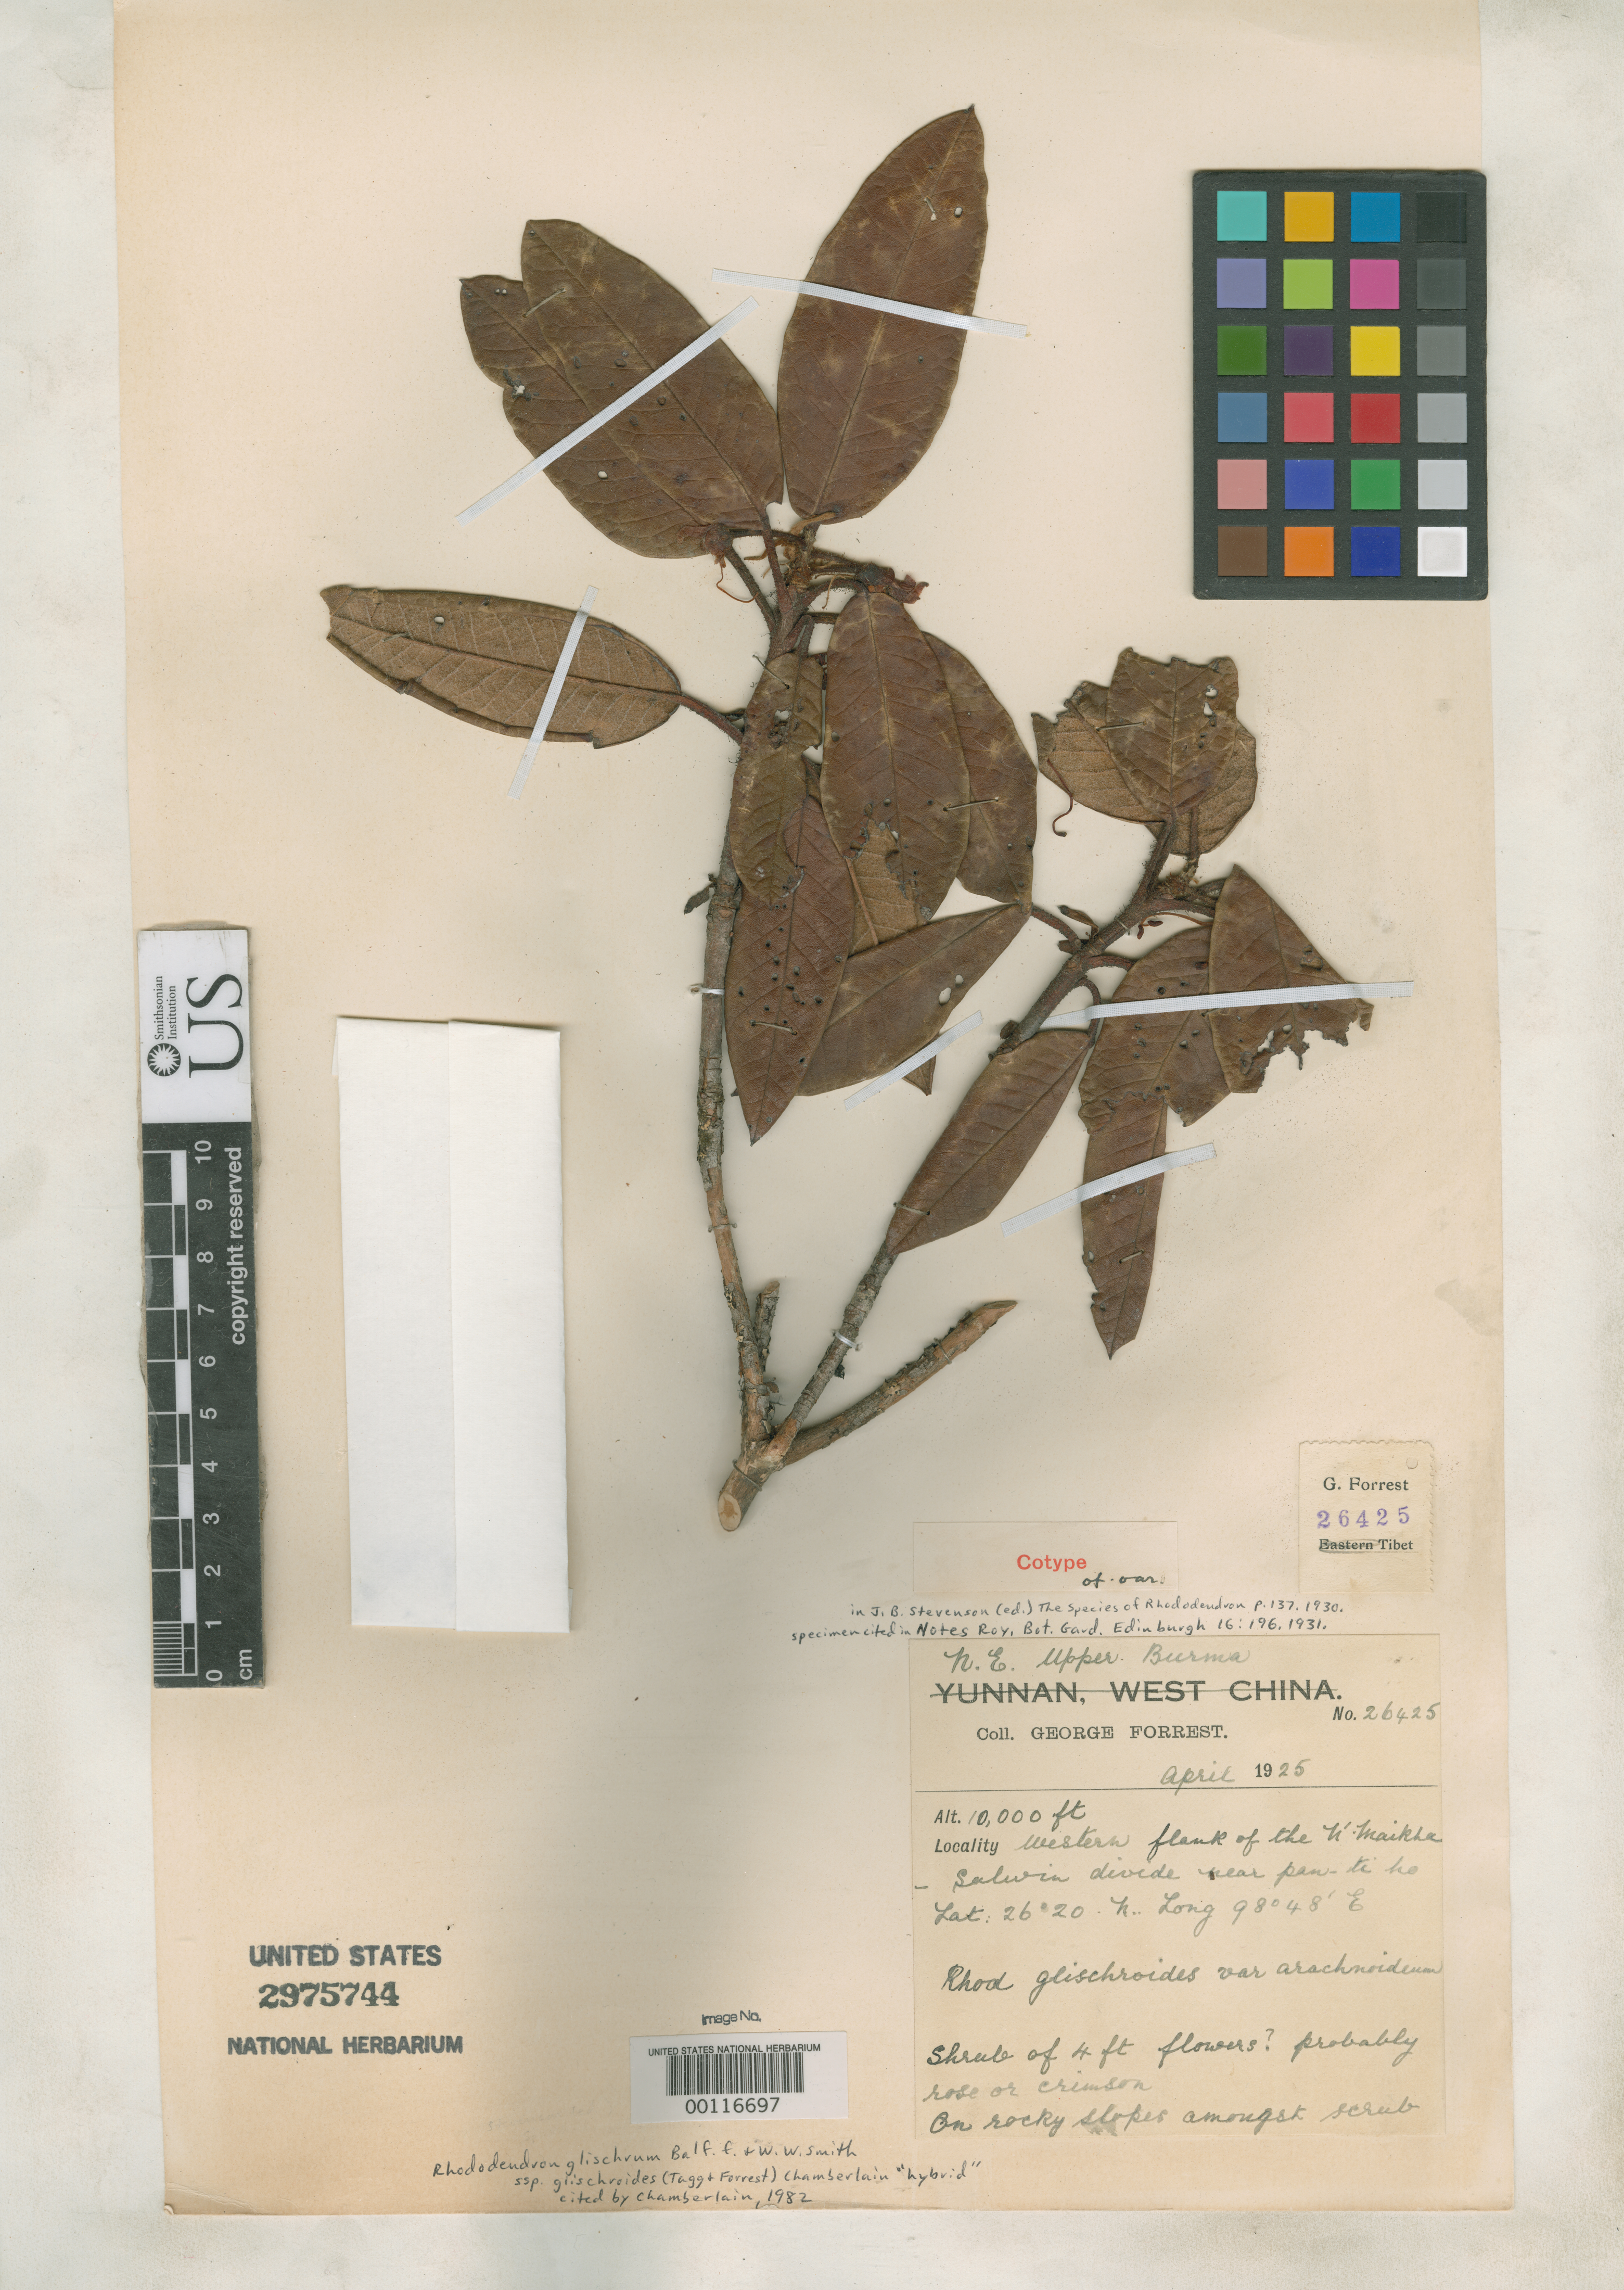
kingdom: Plantae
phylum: Tracheophyta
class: Magnoliopsida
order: Ericales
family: Ericaceae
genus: Rhododendron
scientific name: Rhododendron glischroides var. arachnoideum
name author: Tagg & Forrest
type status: Isosyntype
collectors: G. Forrest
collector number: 26425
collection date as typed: Apr 1925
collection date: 1925-04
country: Myanmar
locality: Western flank of the N' Maikha-Salwin divide near Pan-ti-ho.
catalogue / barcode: US 2975744